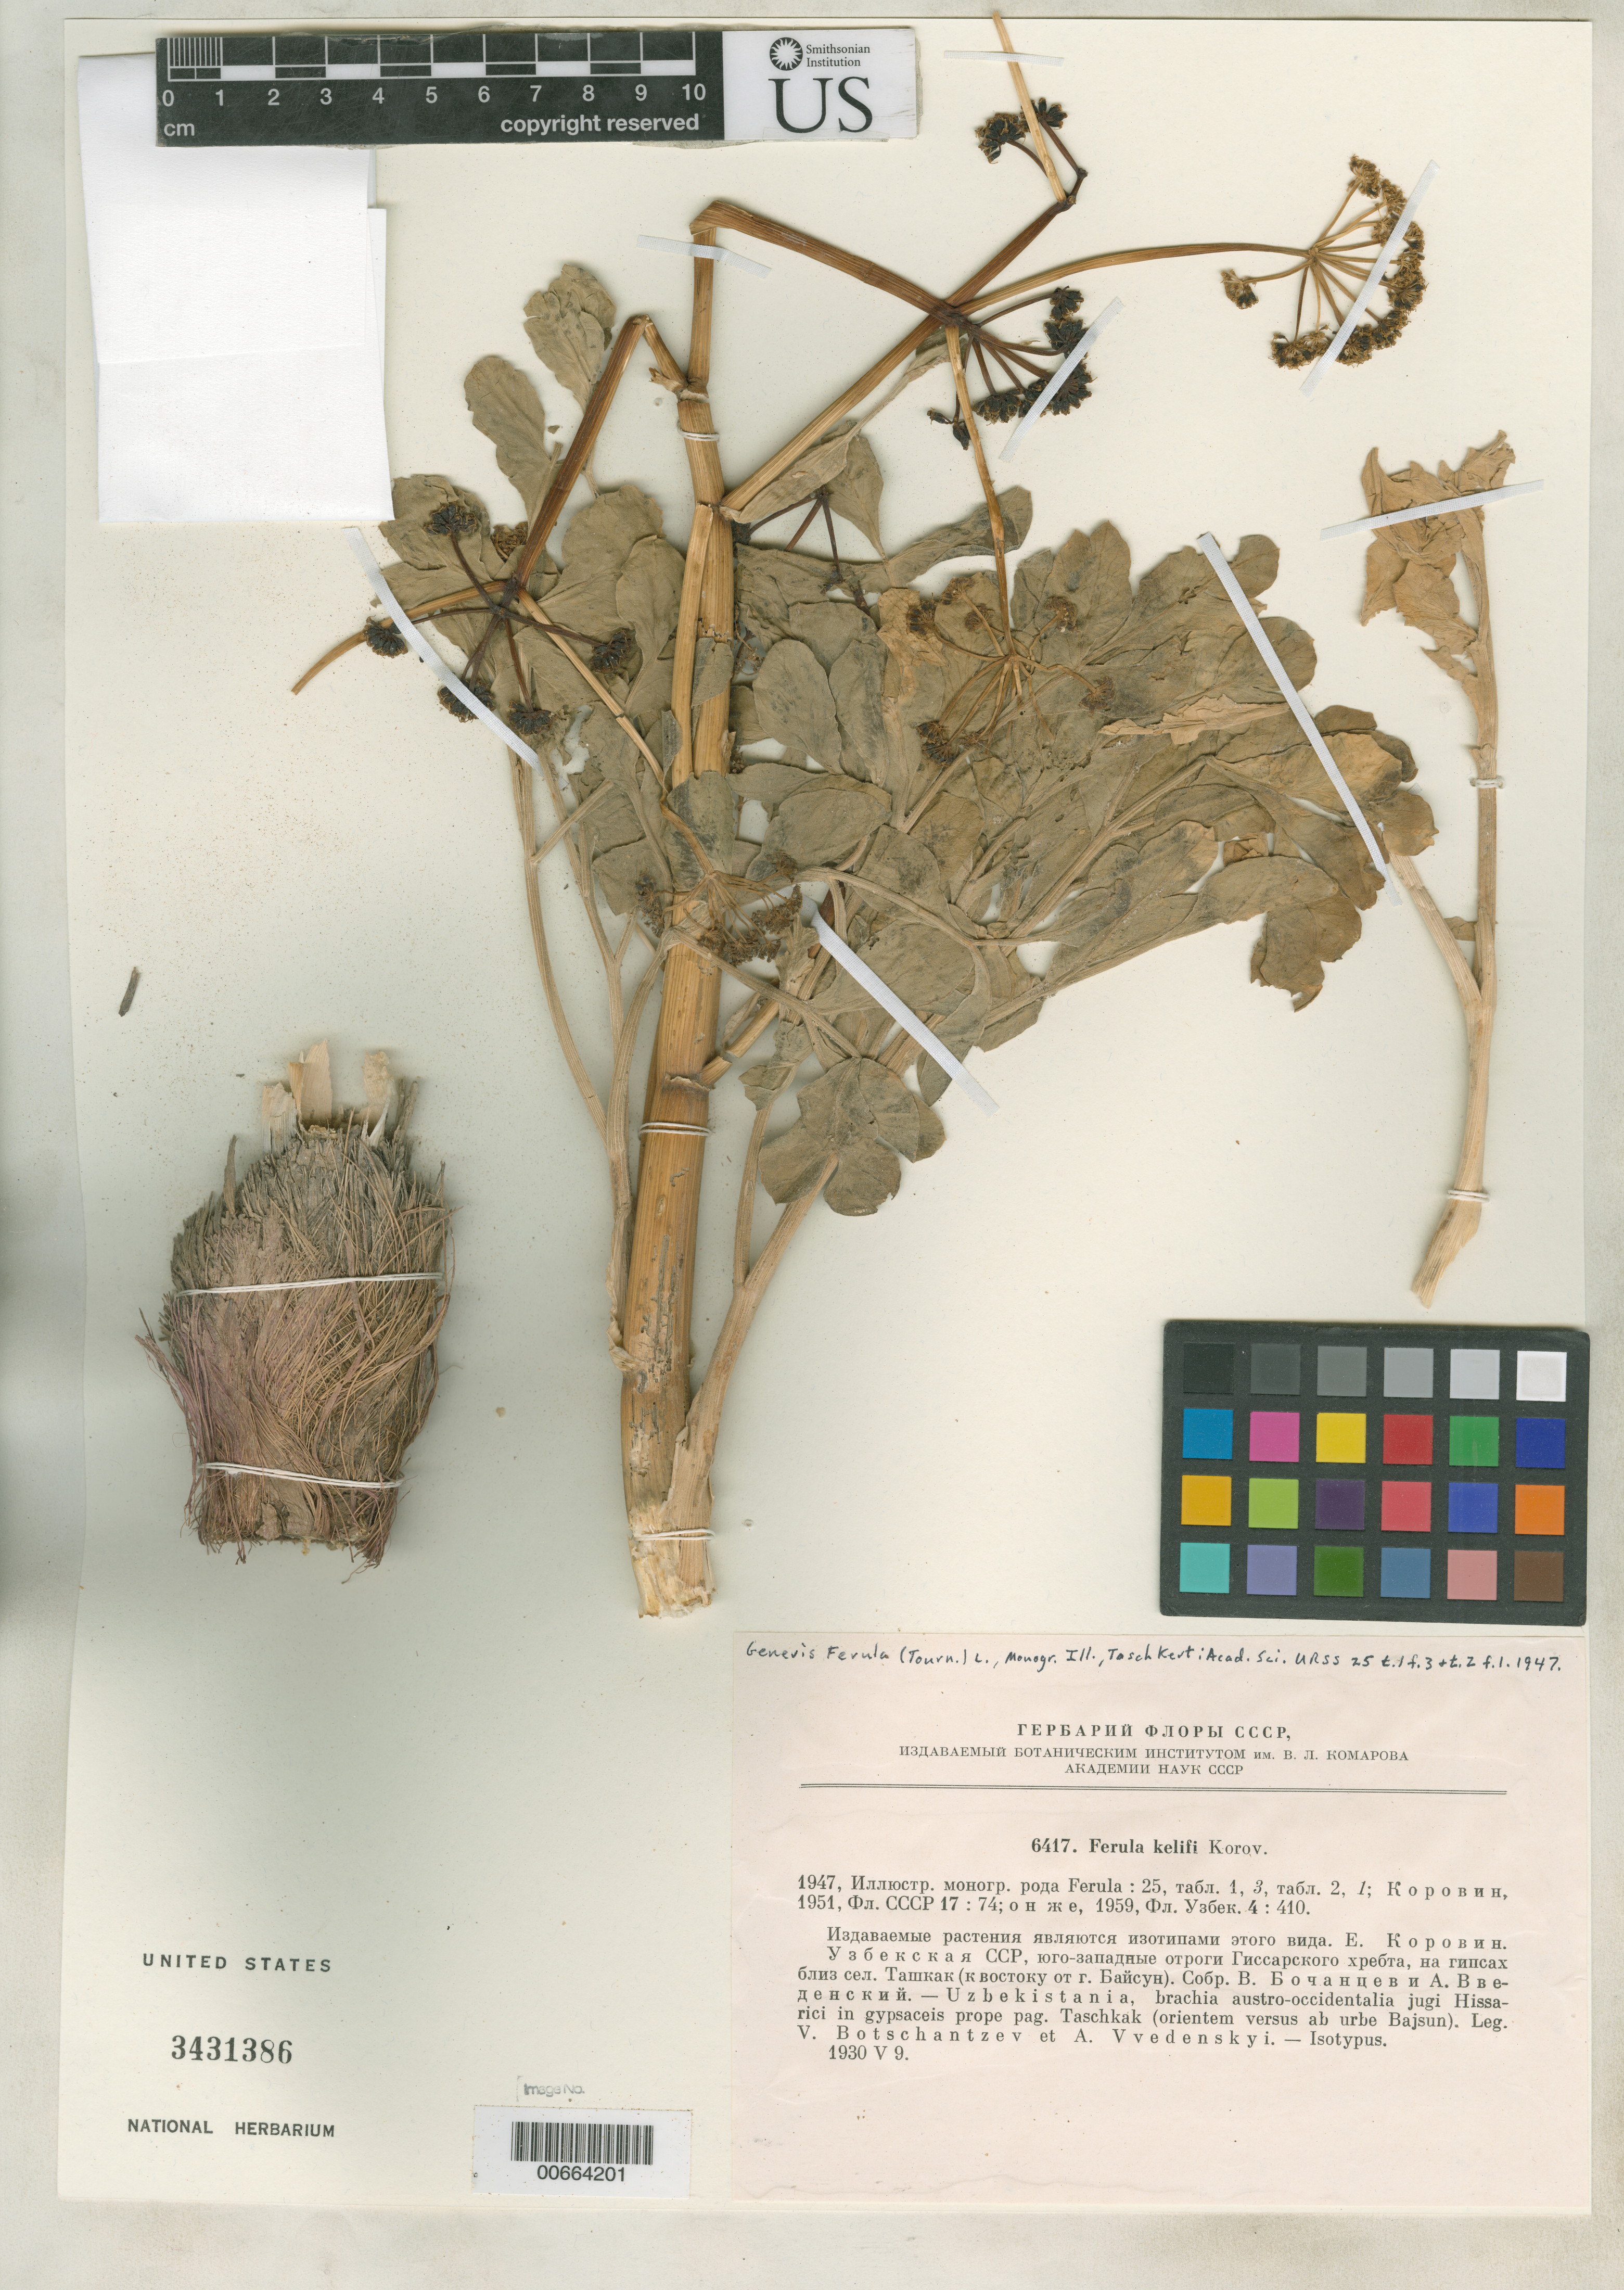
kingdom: Plantae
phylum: Tracheophyta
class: Magnoliopsida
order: Apiales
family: Apiaceae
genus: Ferula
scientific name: Ferula kelifi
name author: Korovin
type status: Isotype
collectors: V. P. Botschantzev & A. Vvedensky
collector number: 6417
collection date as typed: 09 May 1930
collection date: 1930-05-09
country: Uzbekistan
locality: Brachia austro-occidentalis jugi Hissarici in gypsaceis prope pag. Taschkak (orientem versus ab urbe Bajsun).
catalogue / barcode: US 3431386